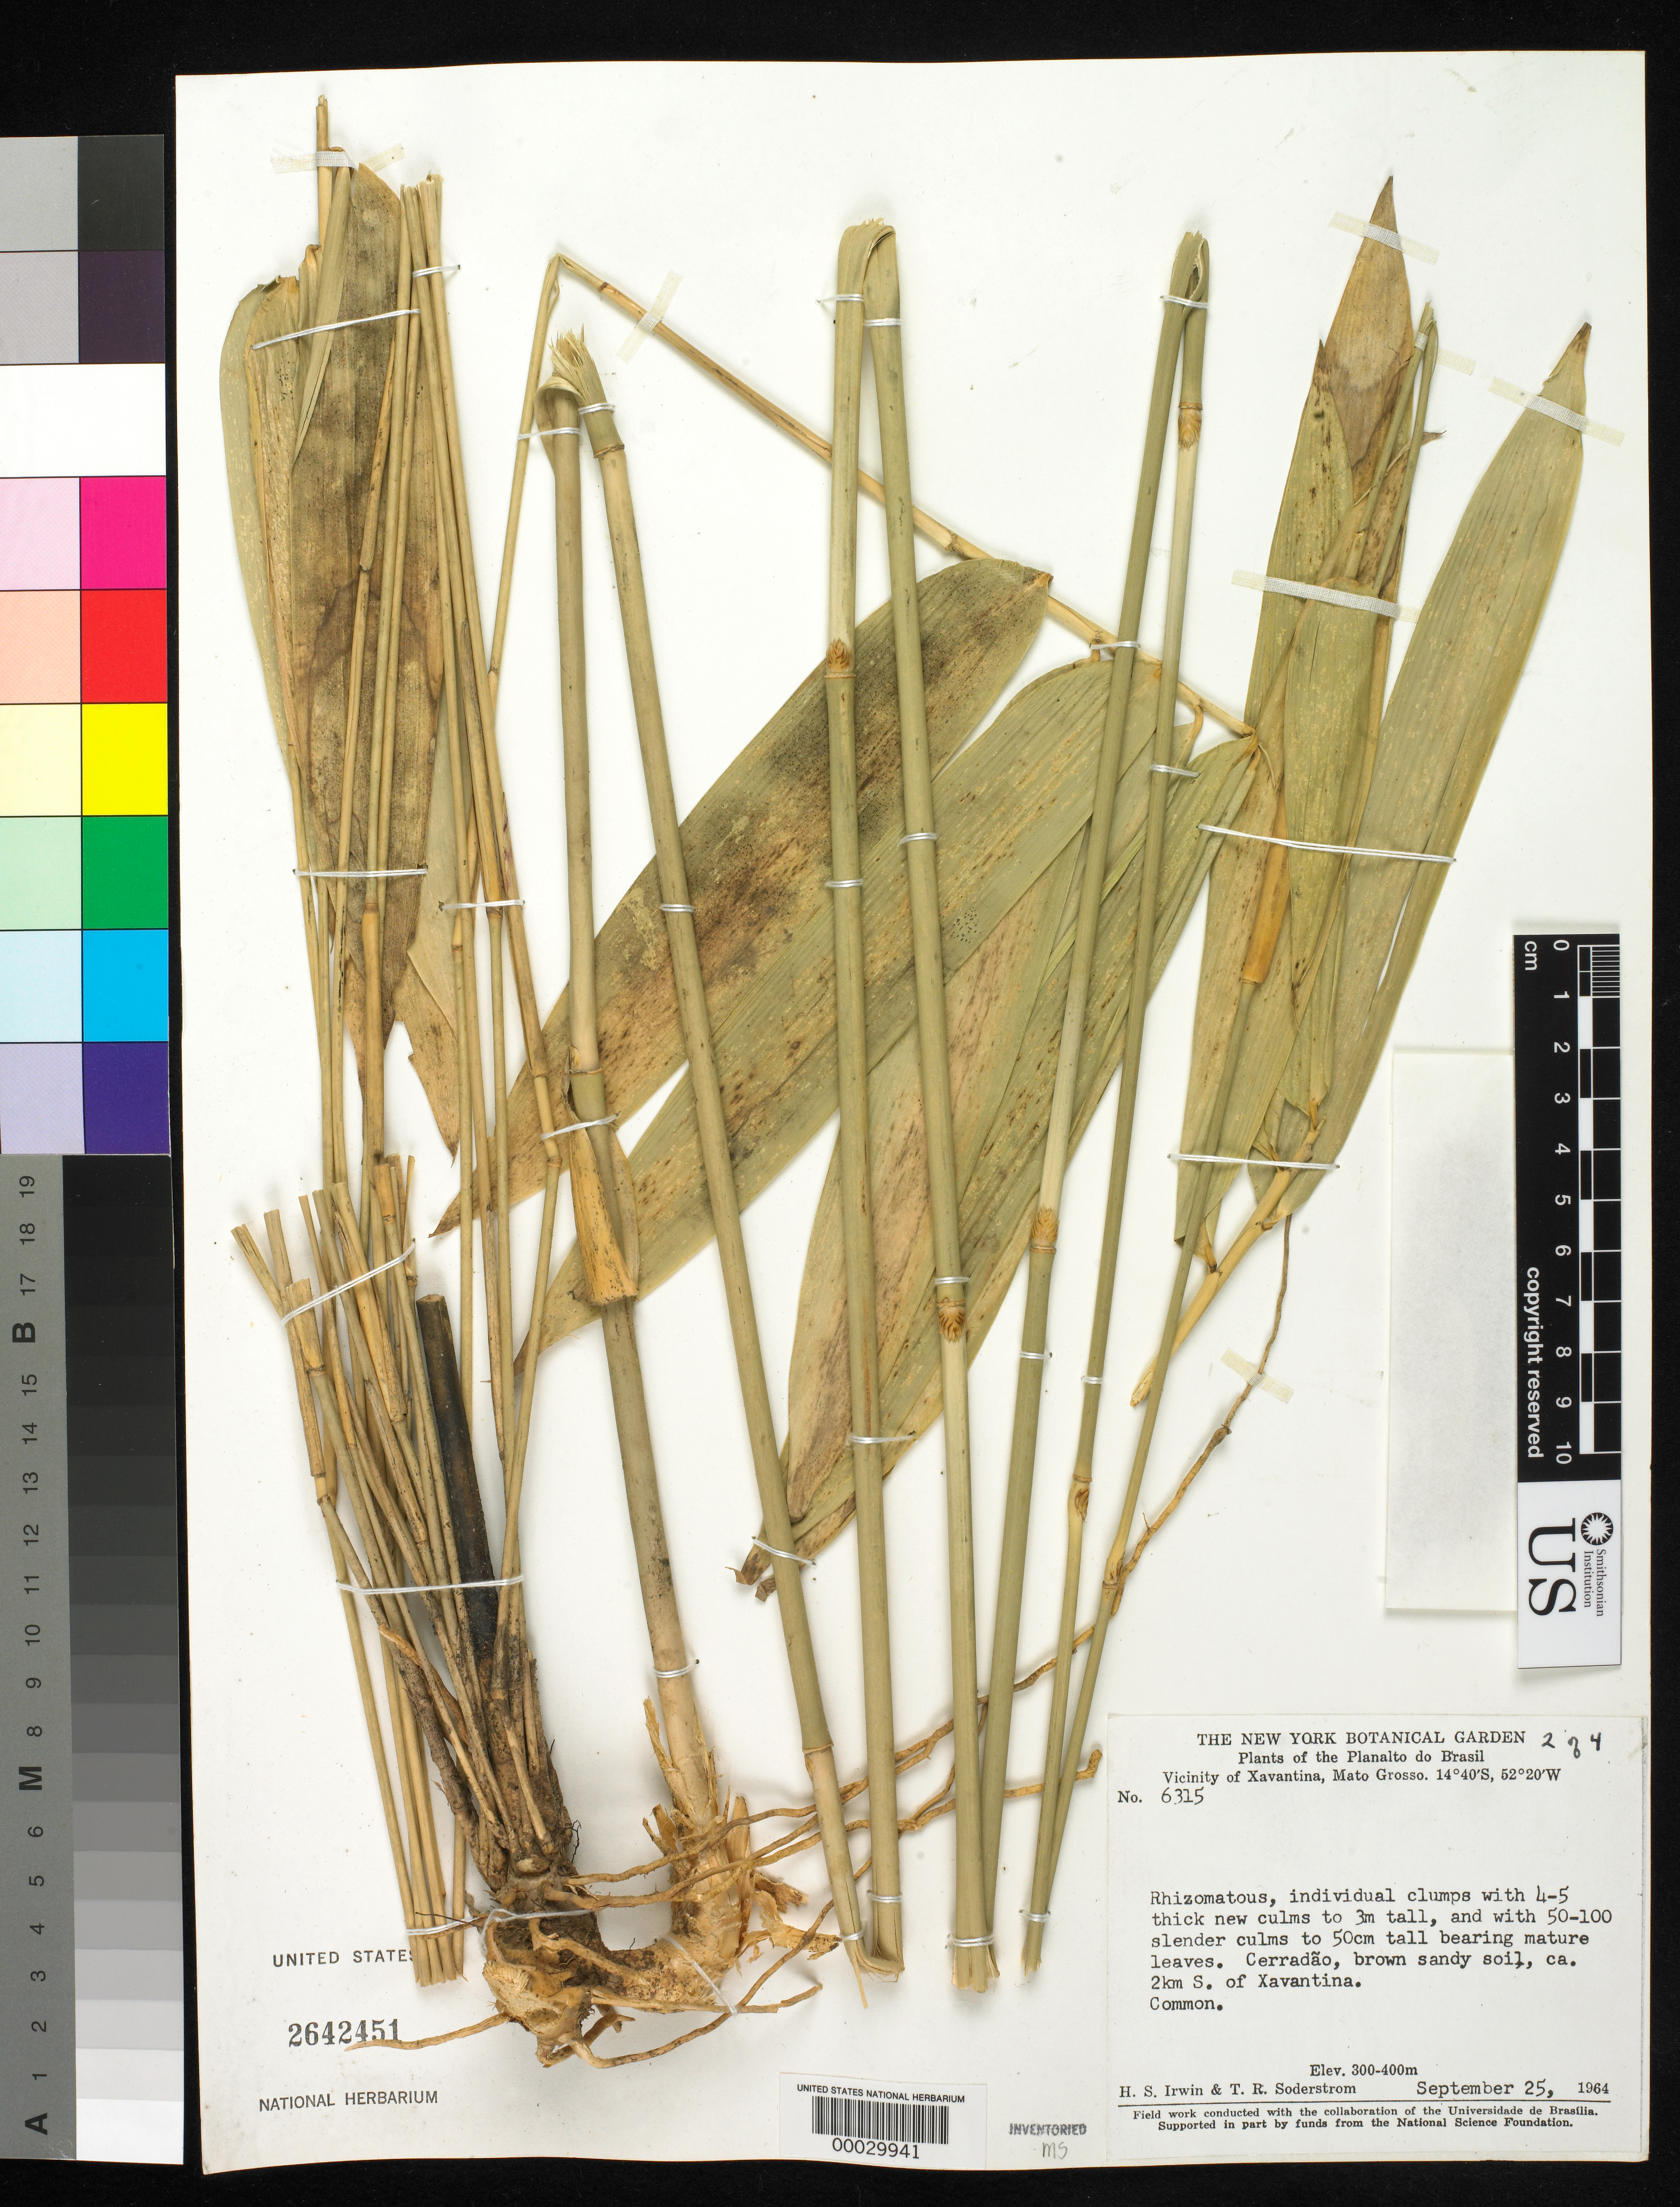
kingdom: Plantae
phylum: Tracheophyta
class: Liliopsida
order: Poales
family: Poaceae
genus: Actinocladum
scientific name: Actinocladum verticillatum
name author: (Nees) McClure ex Soderstr.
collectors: H. Irwin & T. R. Soderstrom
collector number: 6315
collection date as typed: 25 Sep 1964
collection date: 1964-09-25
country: Brazil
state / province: Mato Grosso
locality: Xavantina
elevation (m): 300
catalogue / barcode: US 2642451